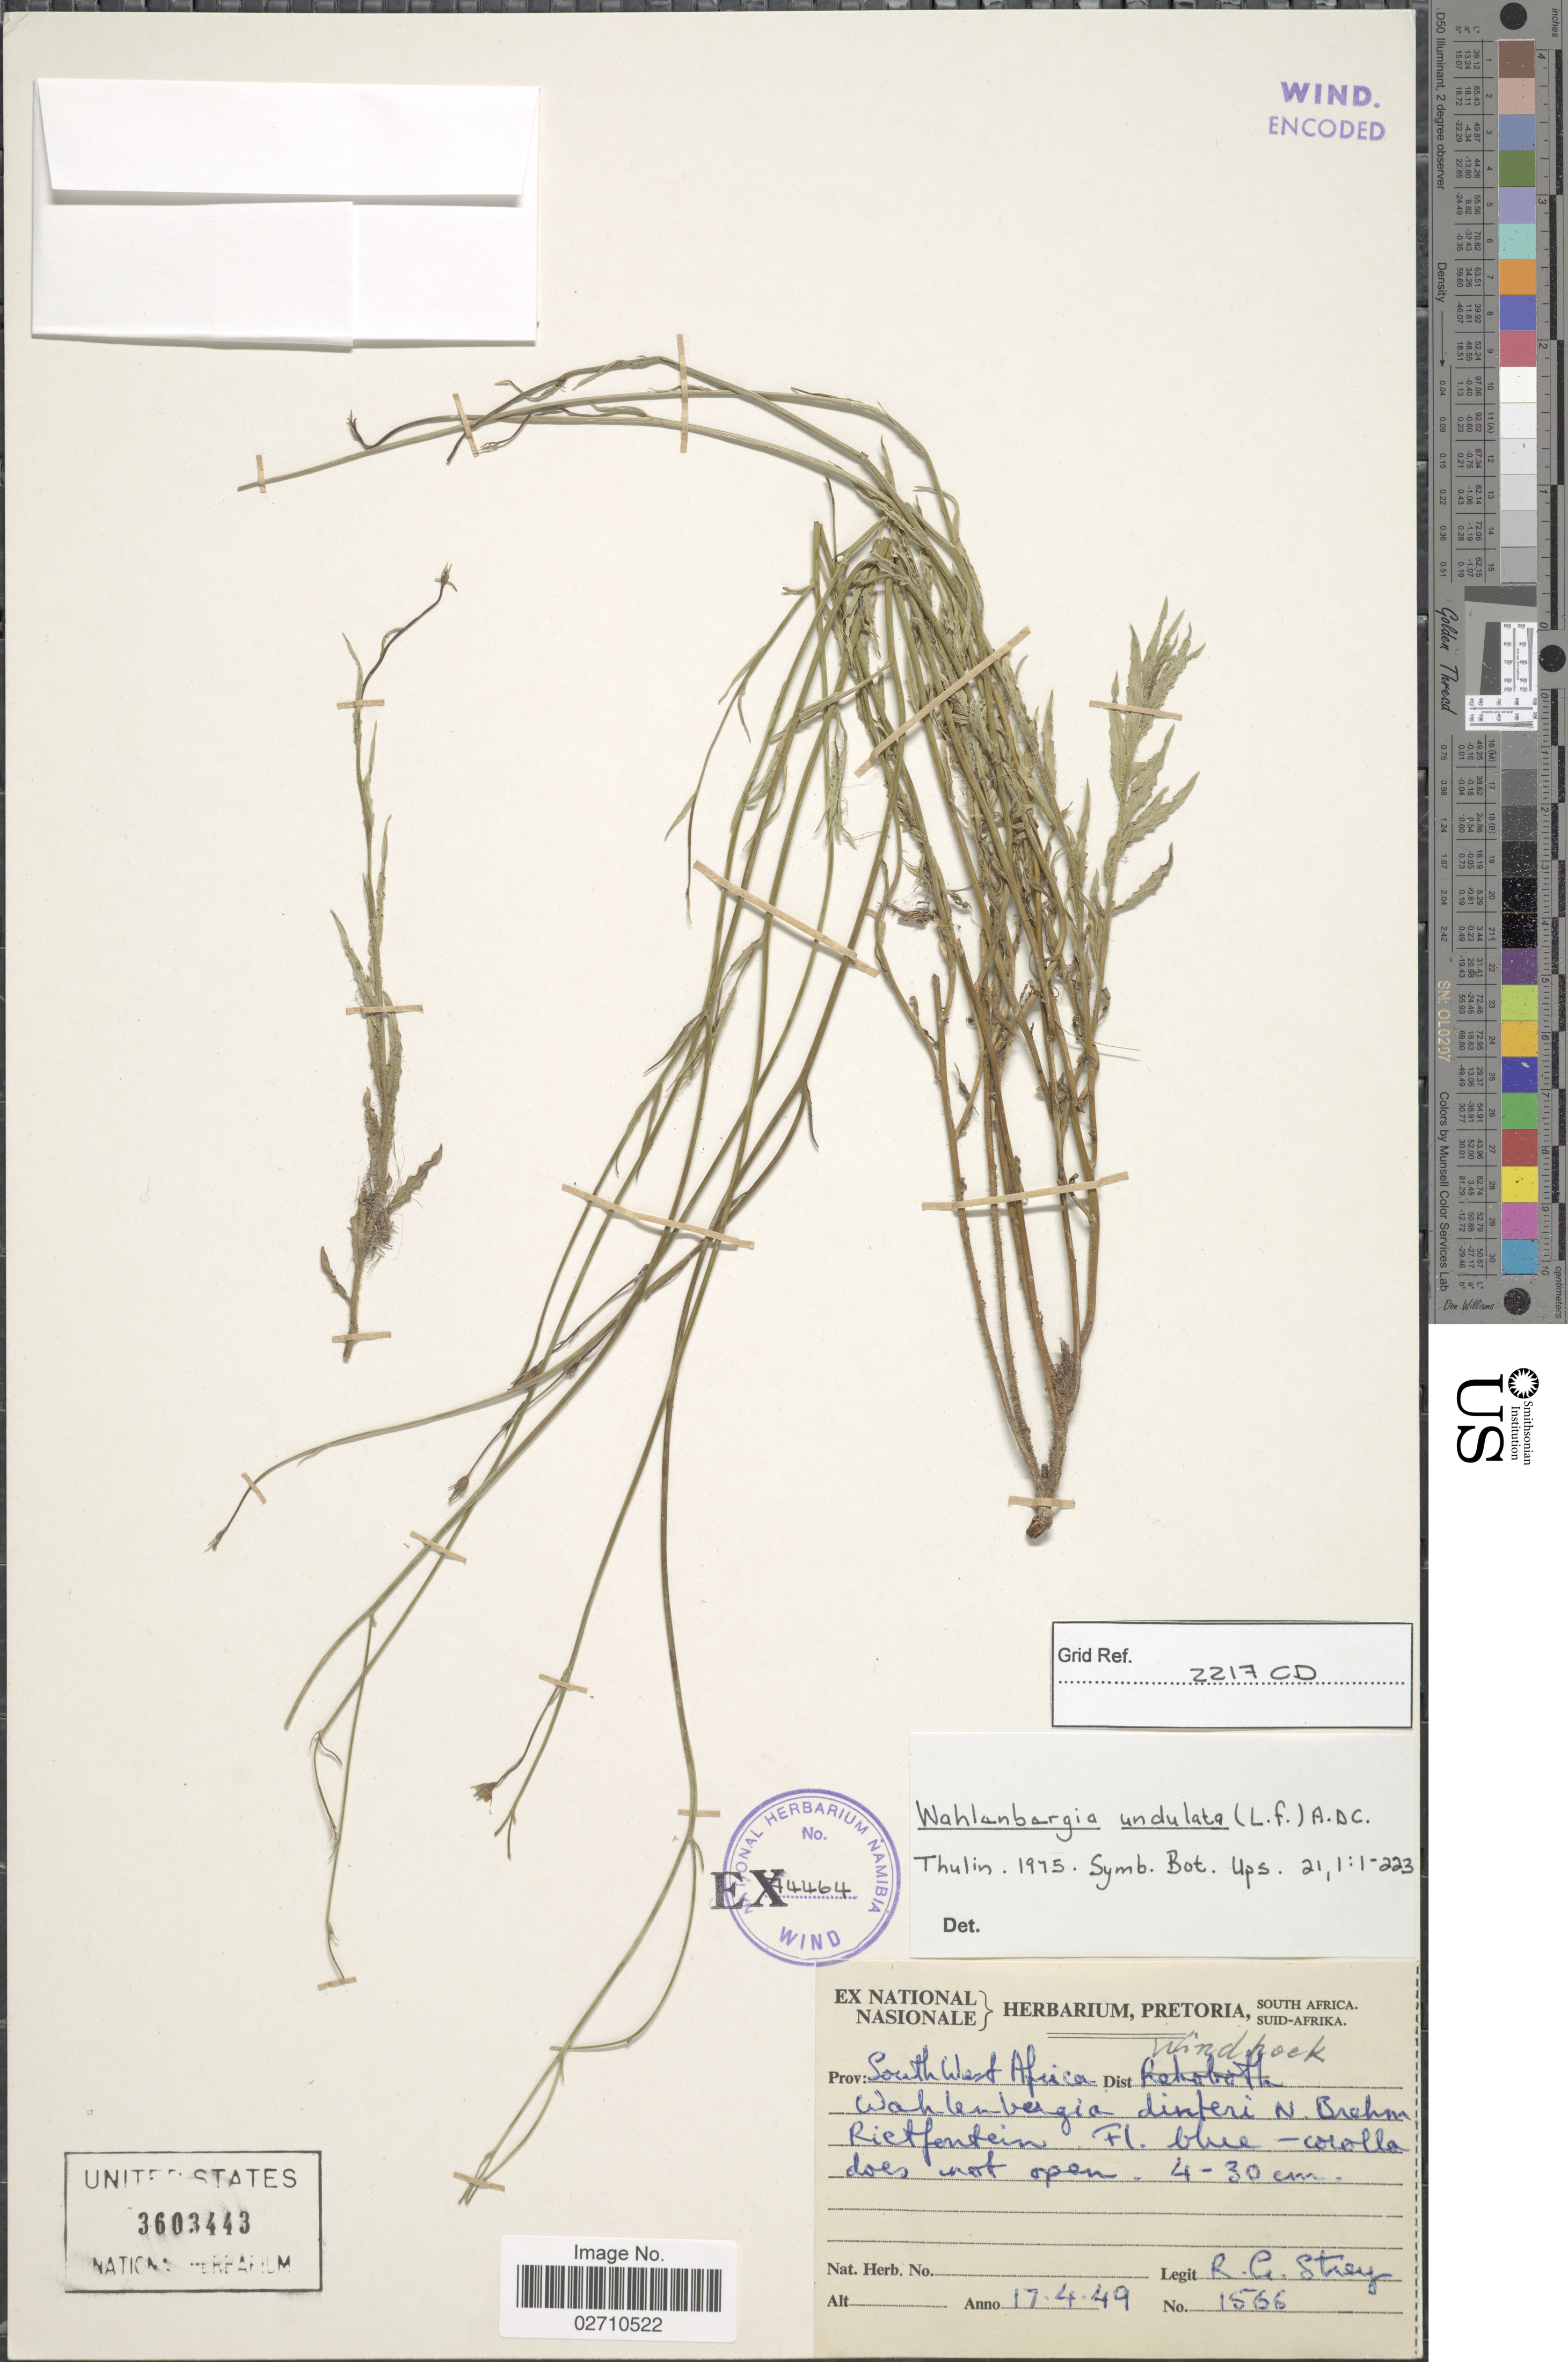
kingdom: Plantae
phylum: Tracheophyta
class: Magnoliopsida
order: Asterales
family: Campanulaceae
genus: Wahlenbergia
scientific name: Wahlenbergia undulata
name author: (L. f.) A. DC.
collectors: R. G. Strey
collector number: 1566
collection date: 1949-04-17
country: Namibia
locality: Prov. South West Africa, Distr. Windhoek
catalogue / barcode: US 3603443